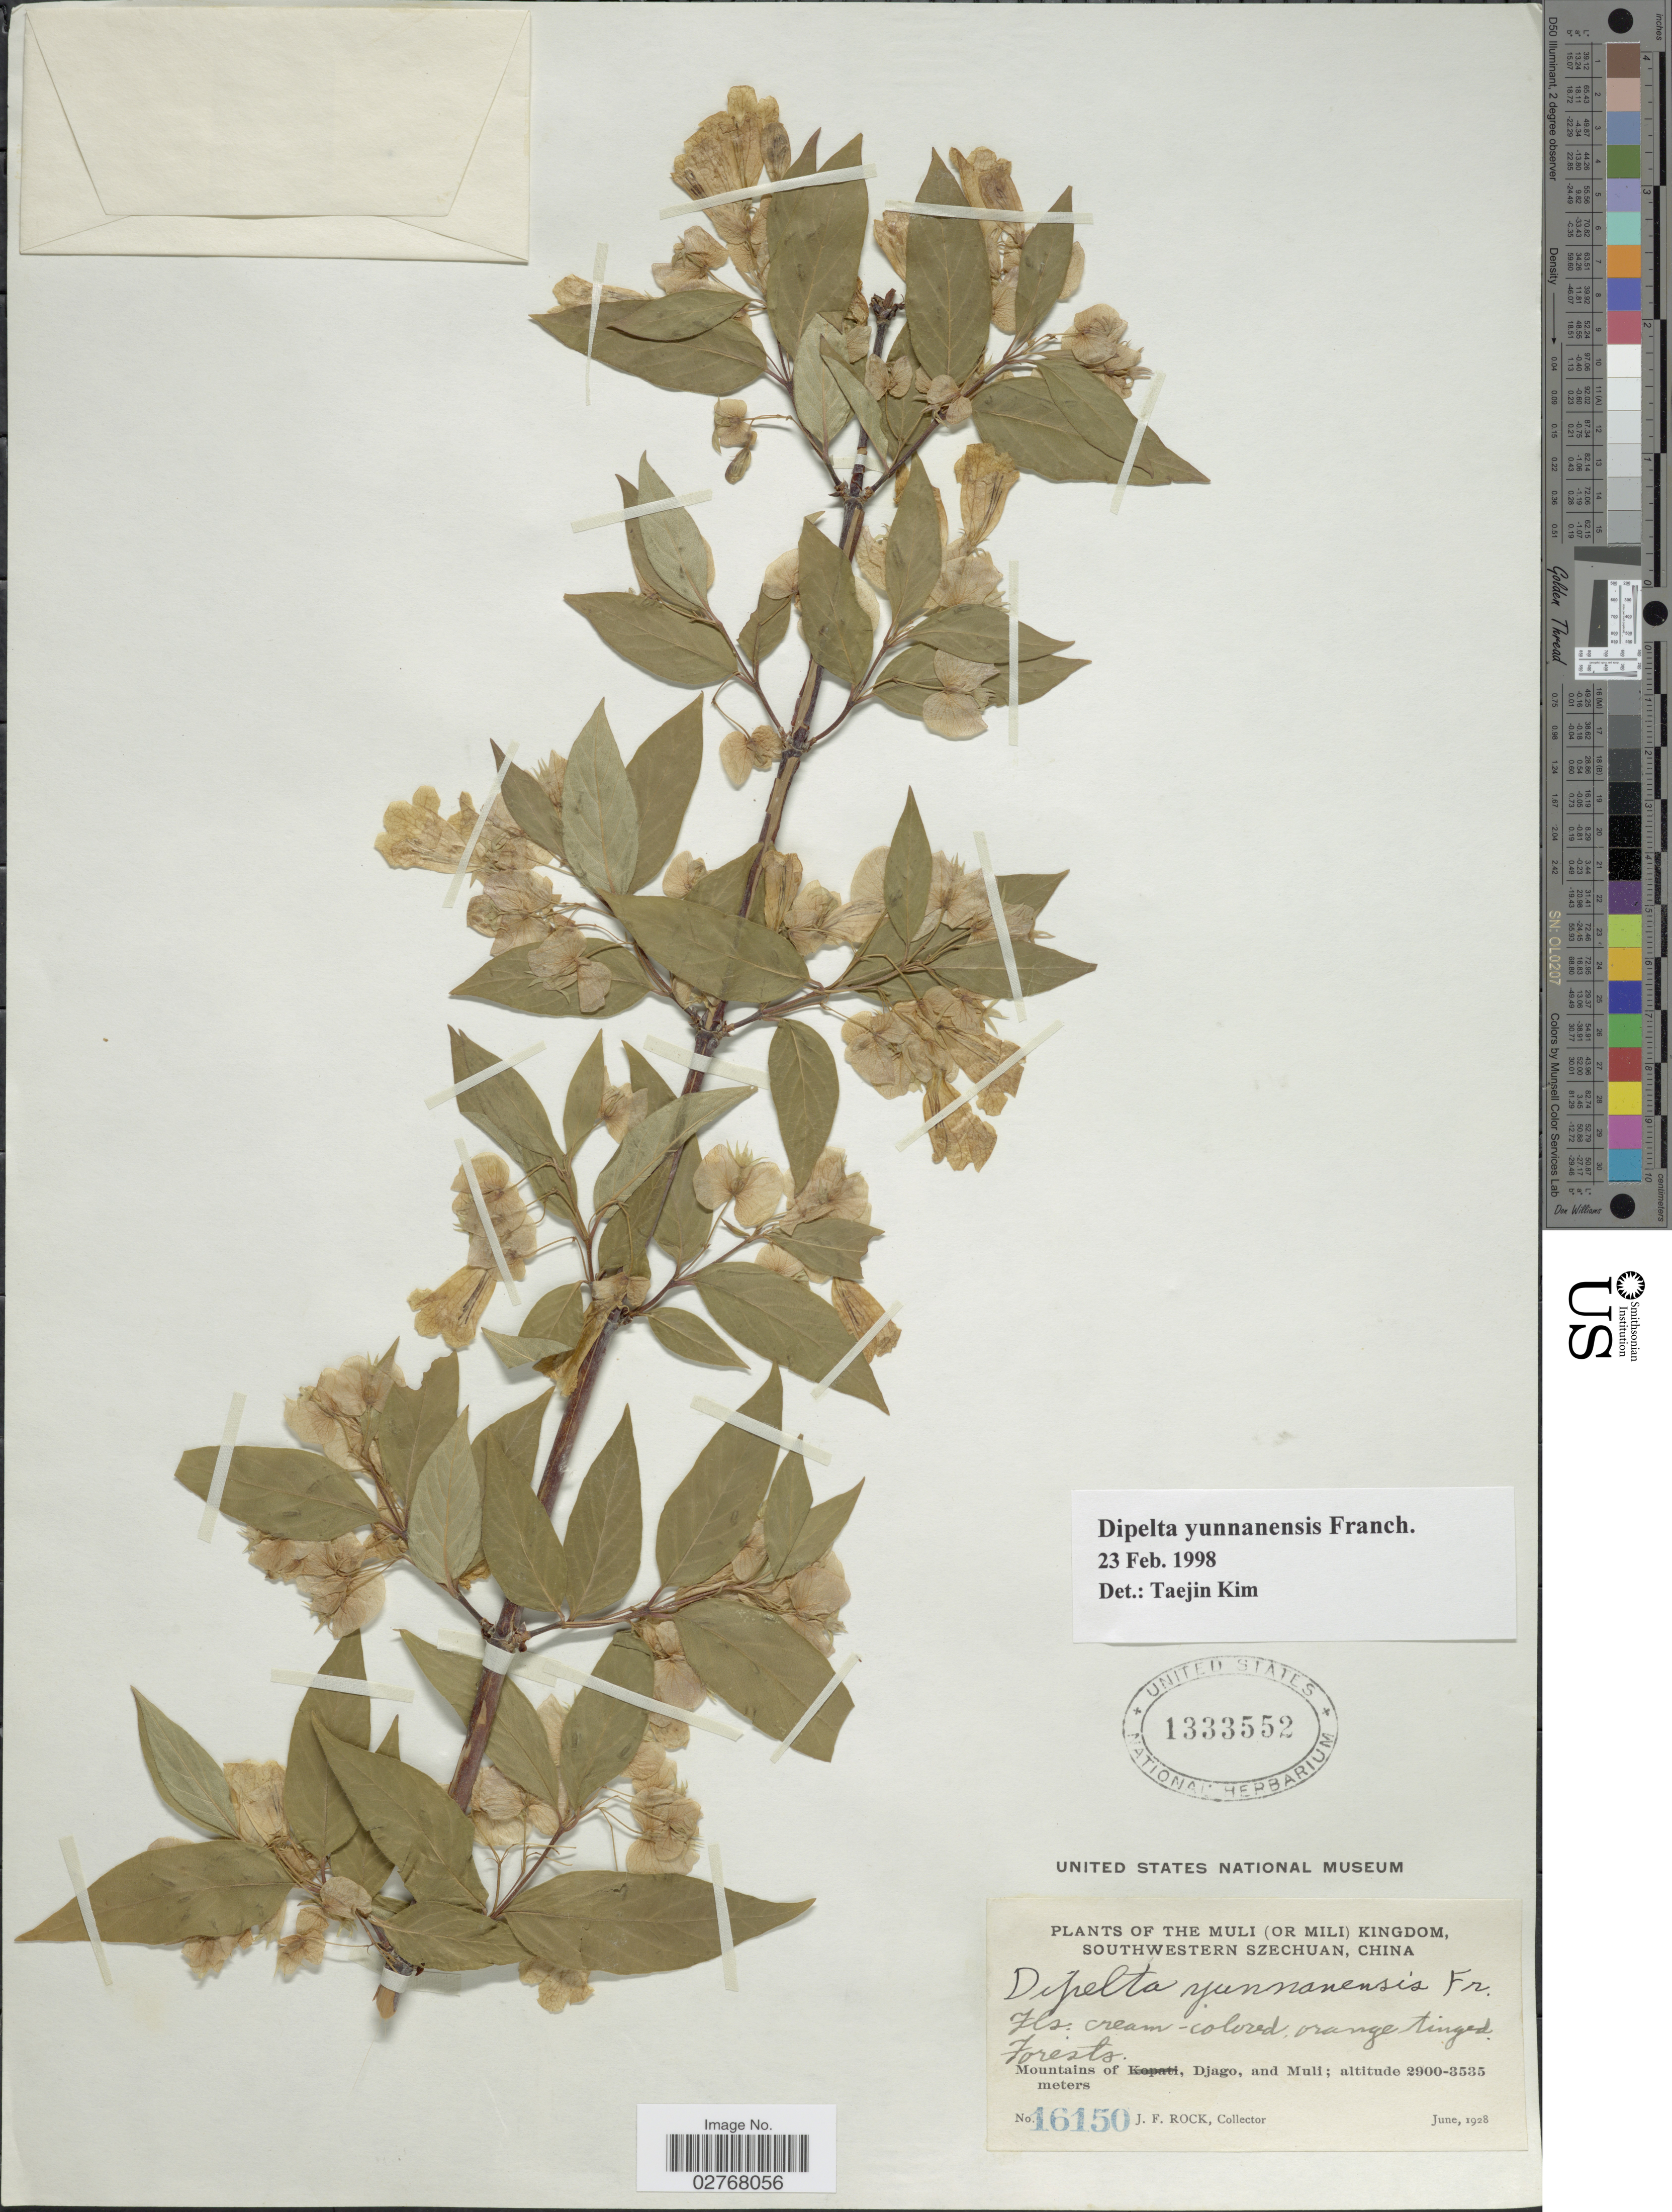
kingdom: Plantae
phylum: Tracheophyta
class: Magnoliopsida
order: Dipsacales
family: Caprifoliaceae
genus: Dipelta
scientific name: Dipelta yunnanensis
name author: Franch.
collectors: J. Rock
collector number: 16150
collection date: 1928-06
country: China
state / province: Sichuan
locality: The Muli (or Mili) Kingdom, Southwestern Szechuan, Mountains of Dajo, and Muli.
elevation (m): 2900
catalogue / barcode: US 1333552